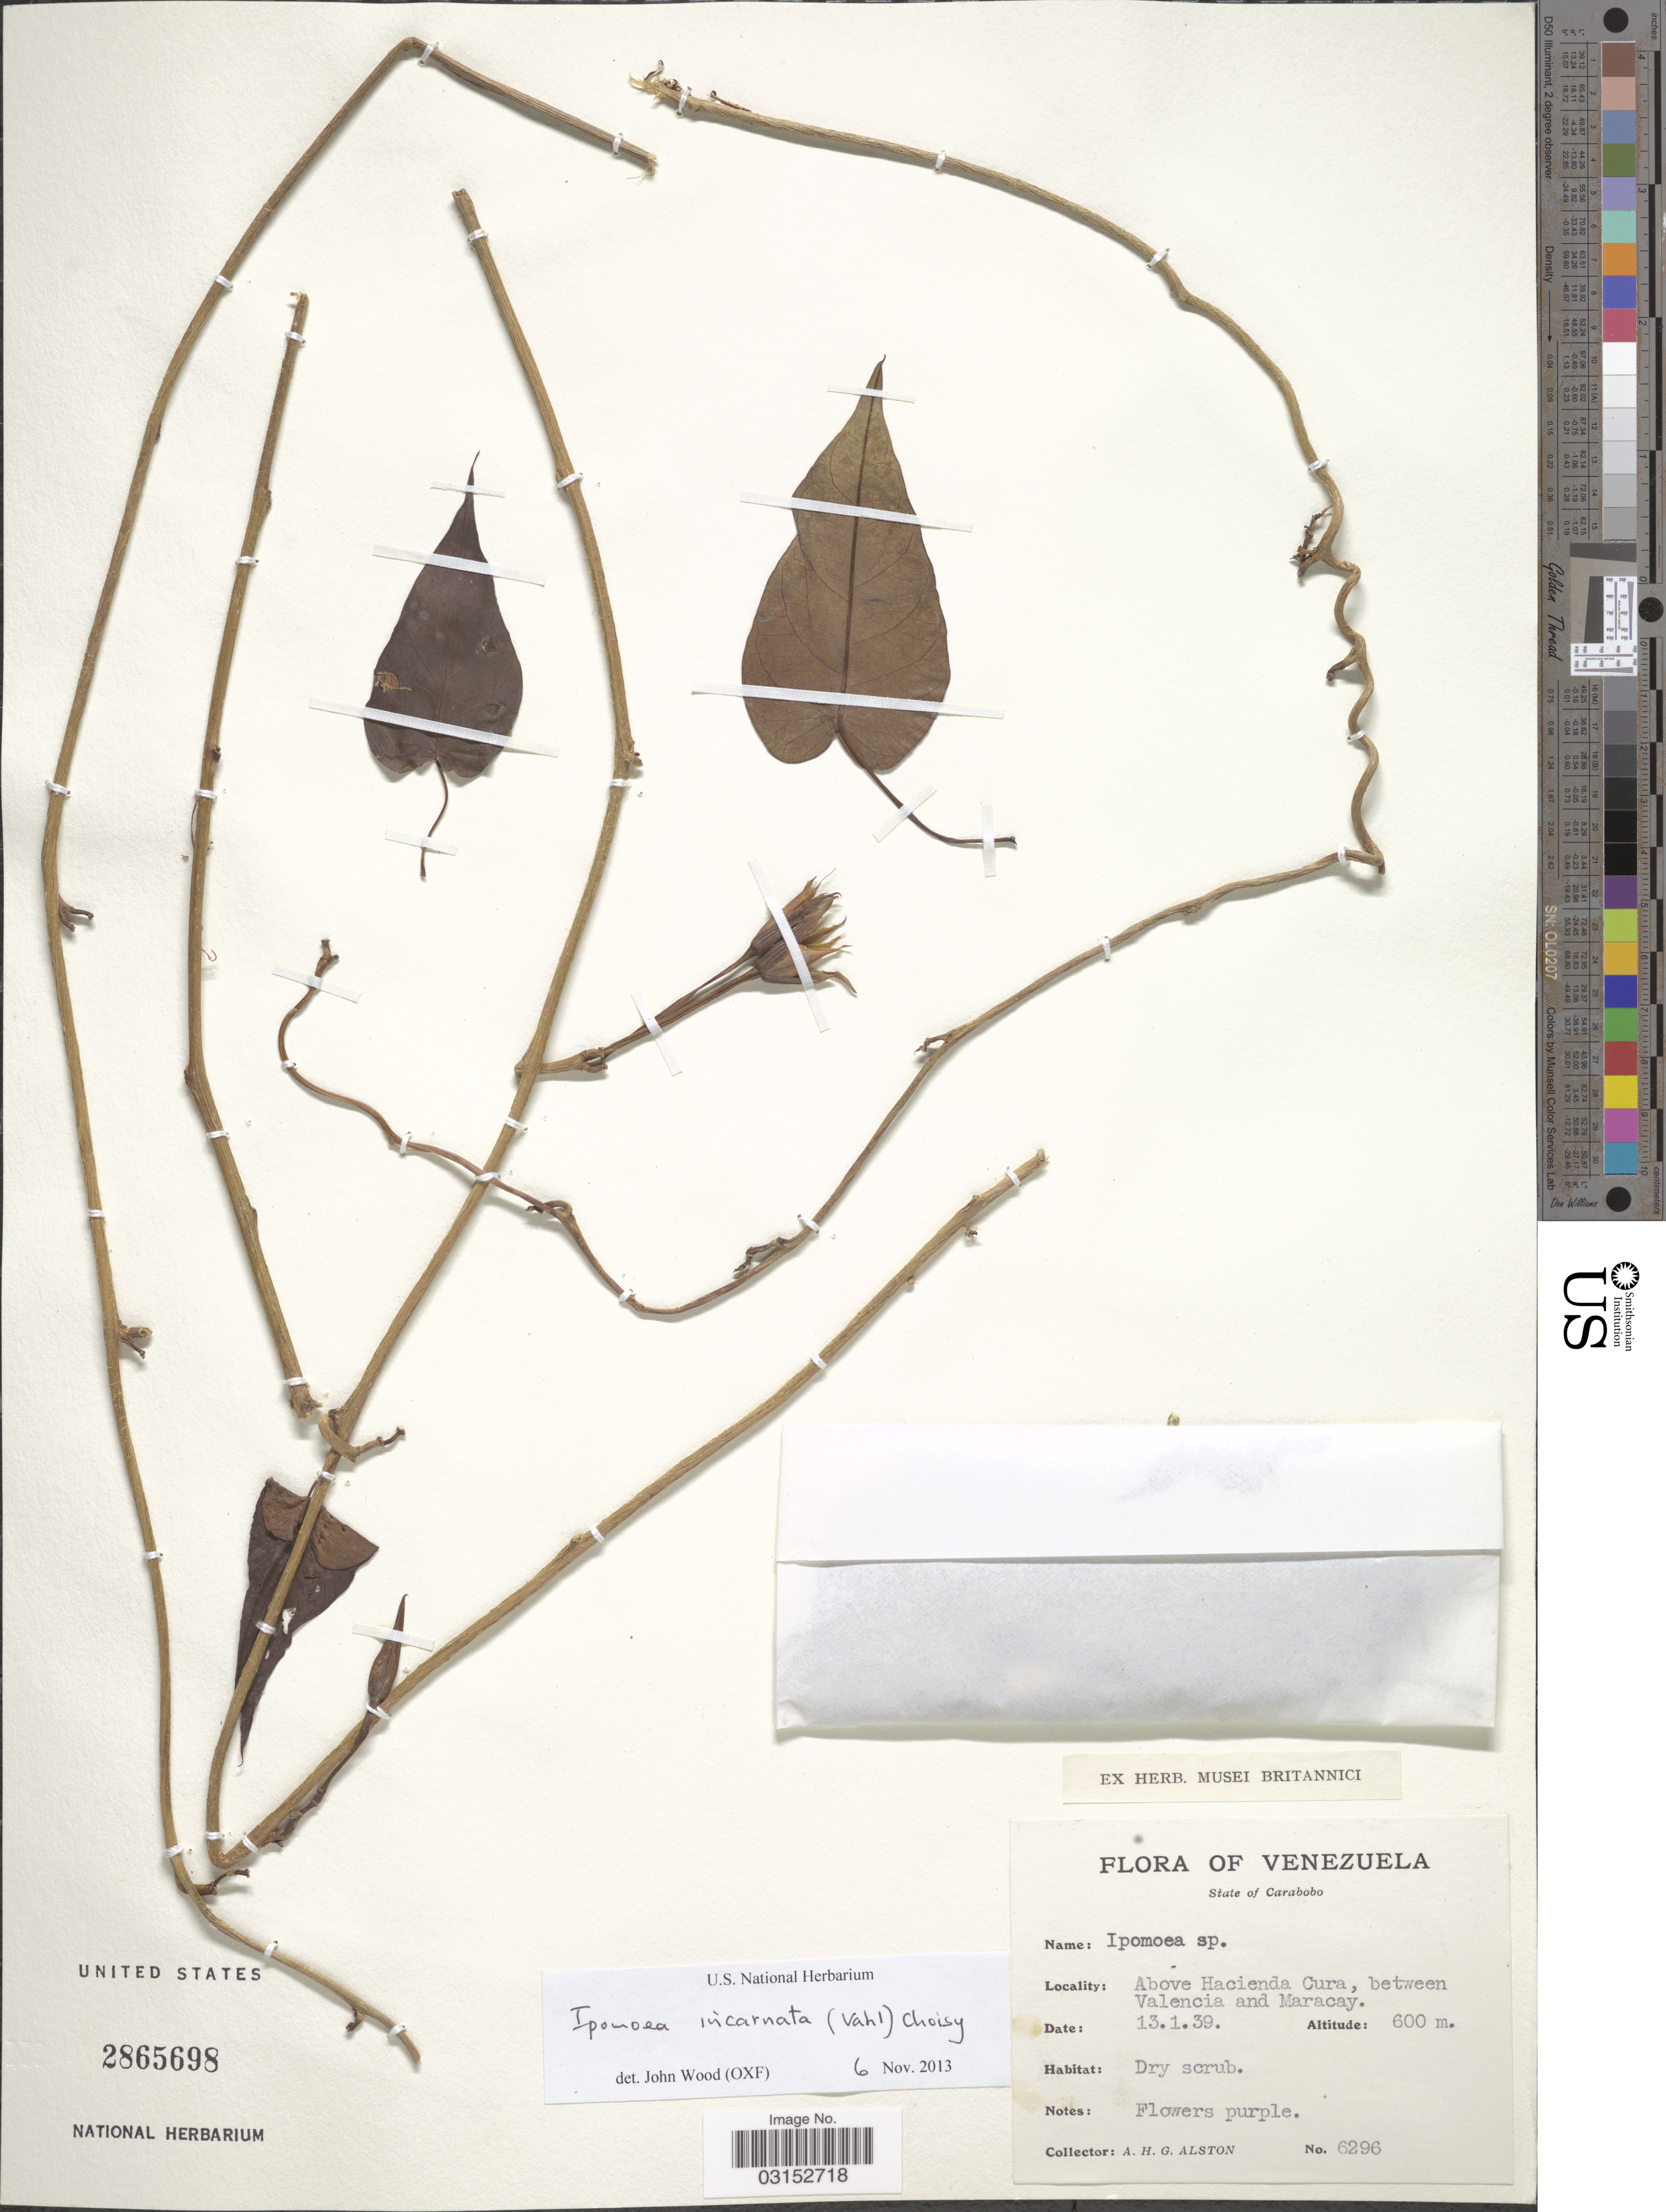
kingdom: Plantae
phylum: Tracheophyta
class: Magnoliopsida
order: Solanales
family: Convolvulaceae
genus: Ipomoea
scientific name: Ipomoea incarnata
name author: (Vahl) Choisy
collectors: A. H. Alston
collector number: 6296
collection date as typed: Transcribed d/m/y: 13/1/39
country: Venezuela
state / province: Carabobo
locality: Above Hacienda Cura, between Valencia and Maracay.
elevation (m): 600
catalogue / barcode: US 2865698